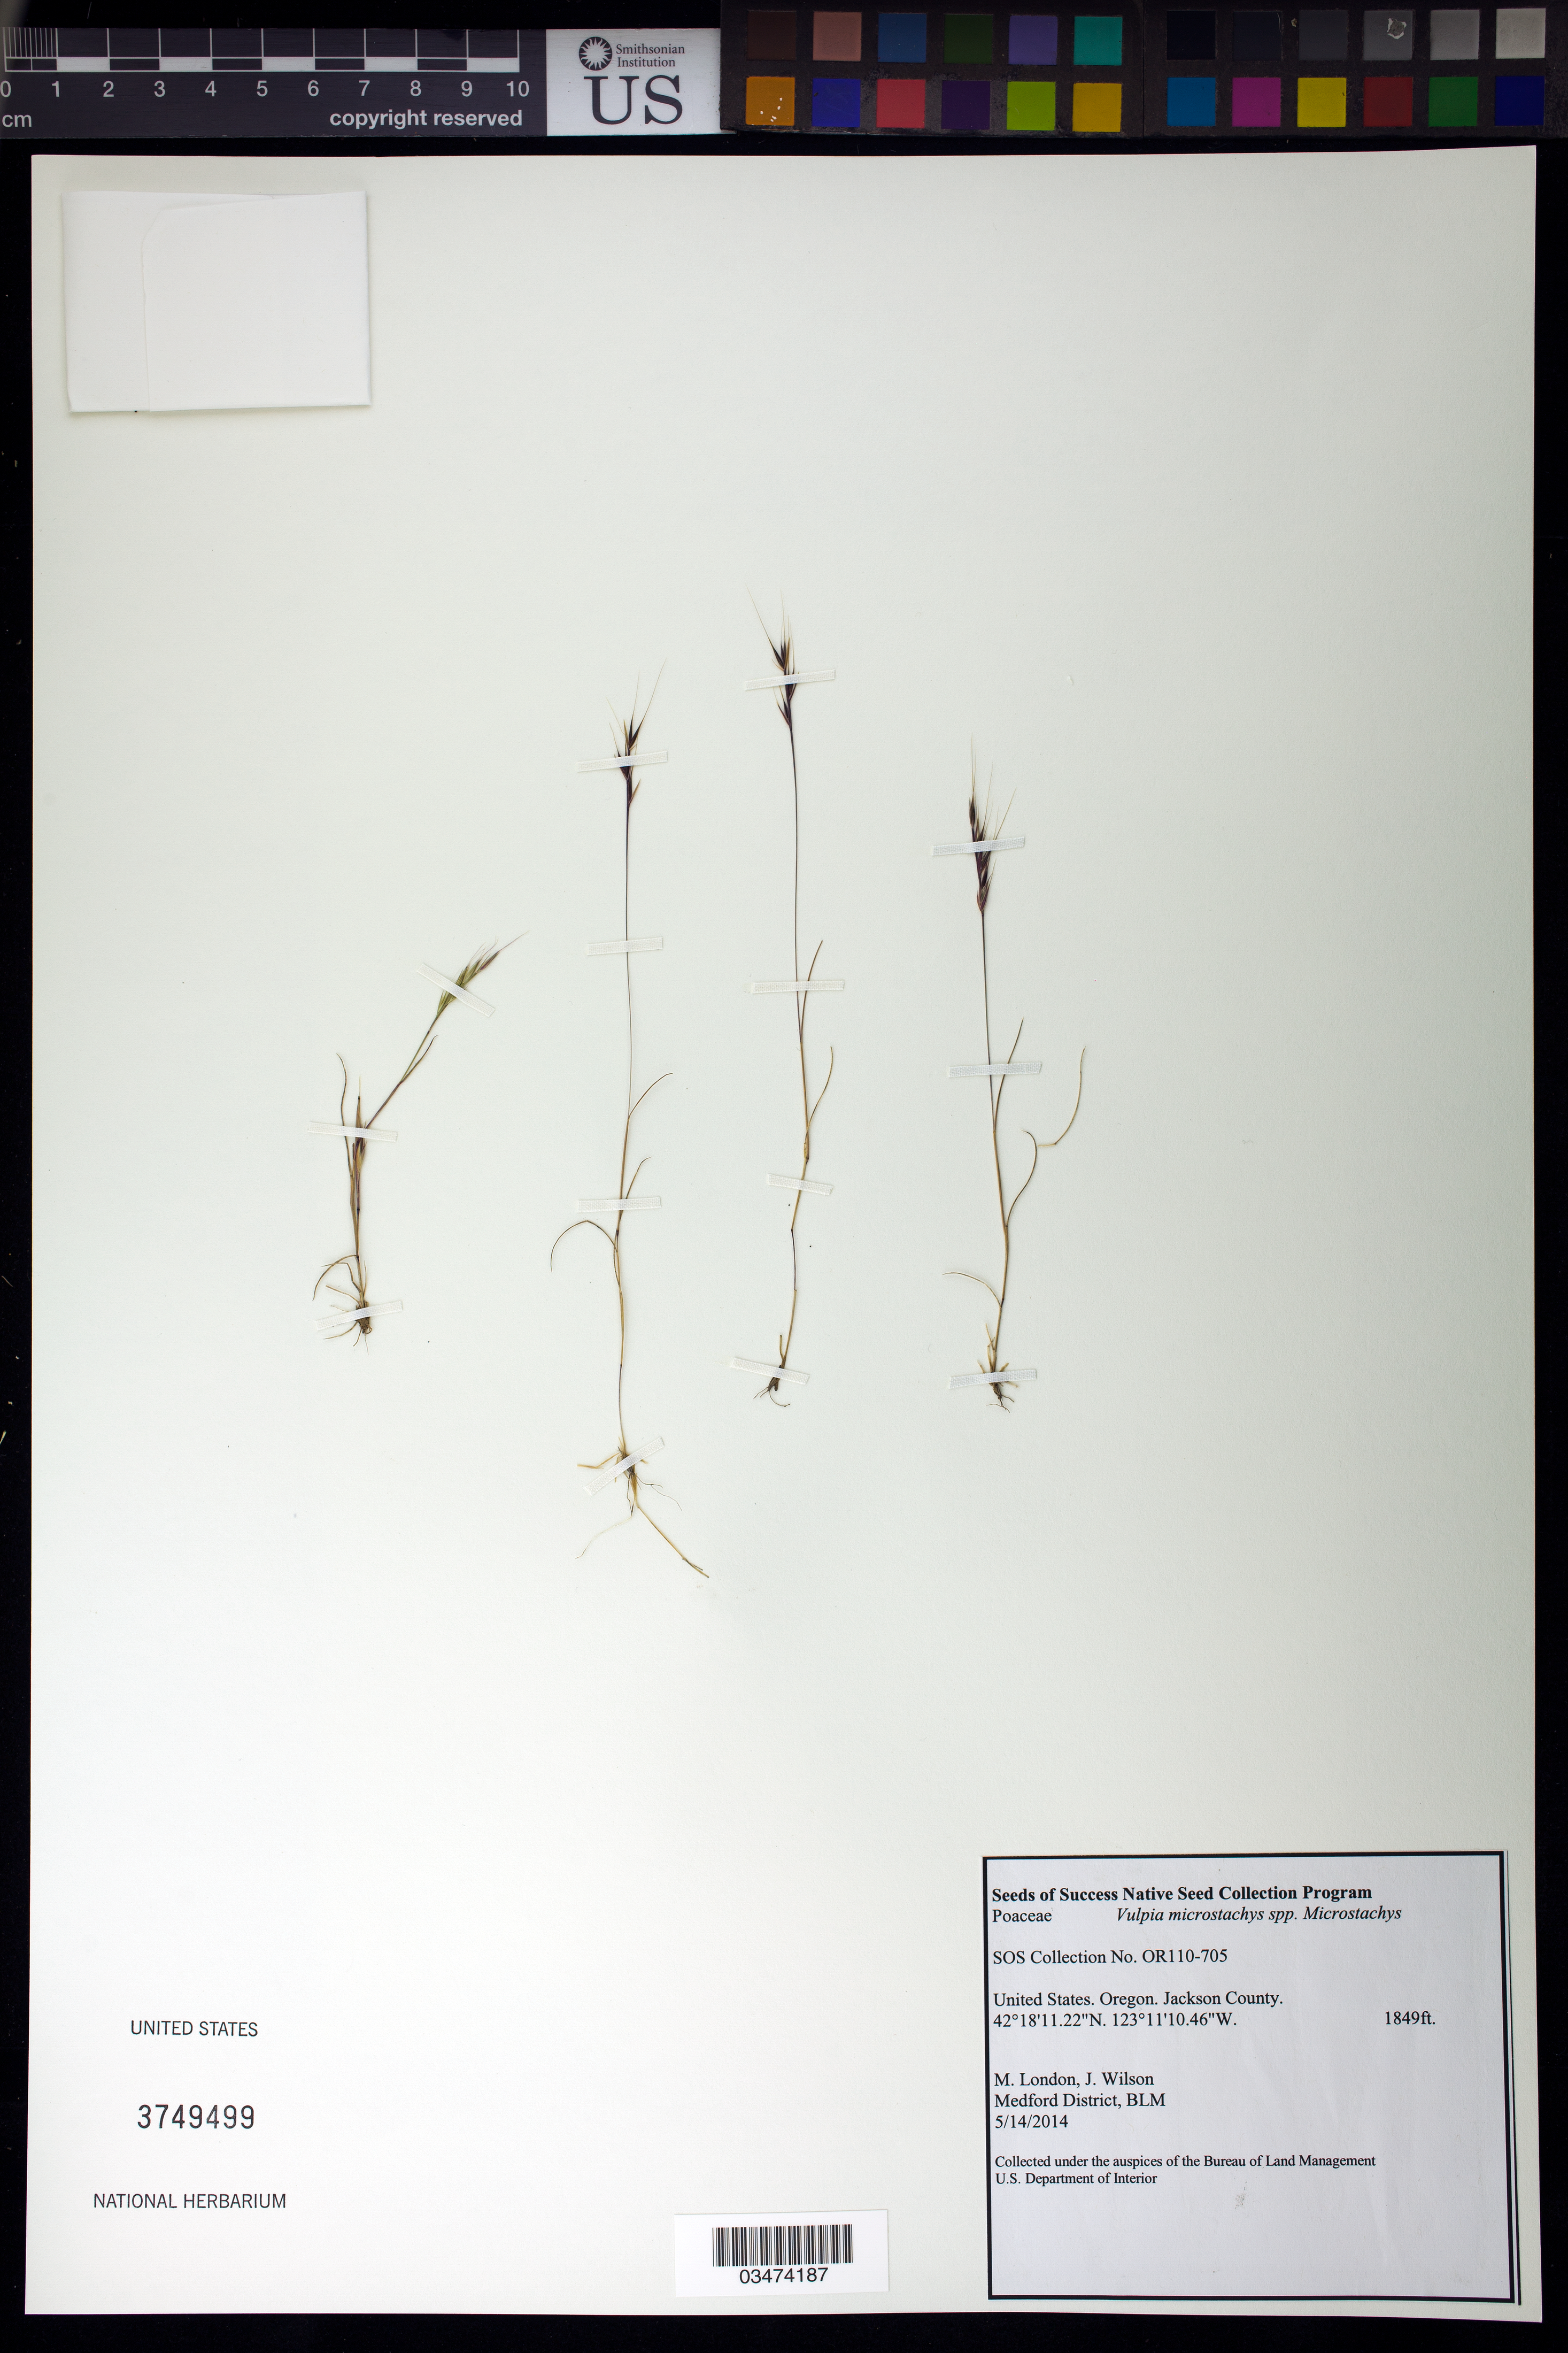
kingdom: Plantae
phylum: Tracheophyta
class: Liliopsida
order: Poales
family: Poaceae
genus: Vulpia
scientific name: Vulpia microstachys subsp. microstachys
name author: (Nutt.) Munro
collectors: M. London & J. Wilson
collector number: OR110-705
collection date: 2014-05-14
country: United States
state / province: Oregon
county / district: Jackson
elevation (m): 564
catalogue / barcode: US 3749499